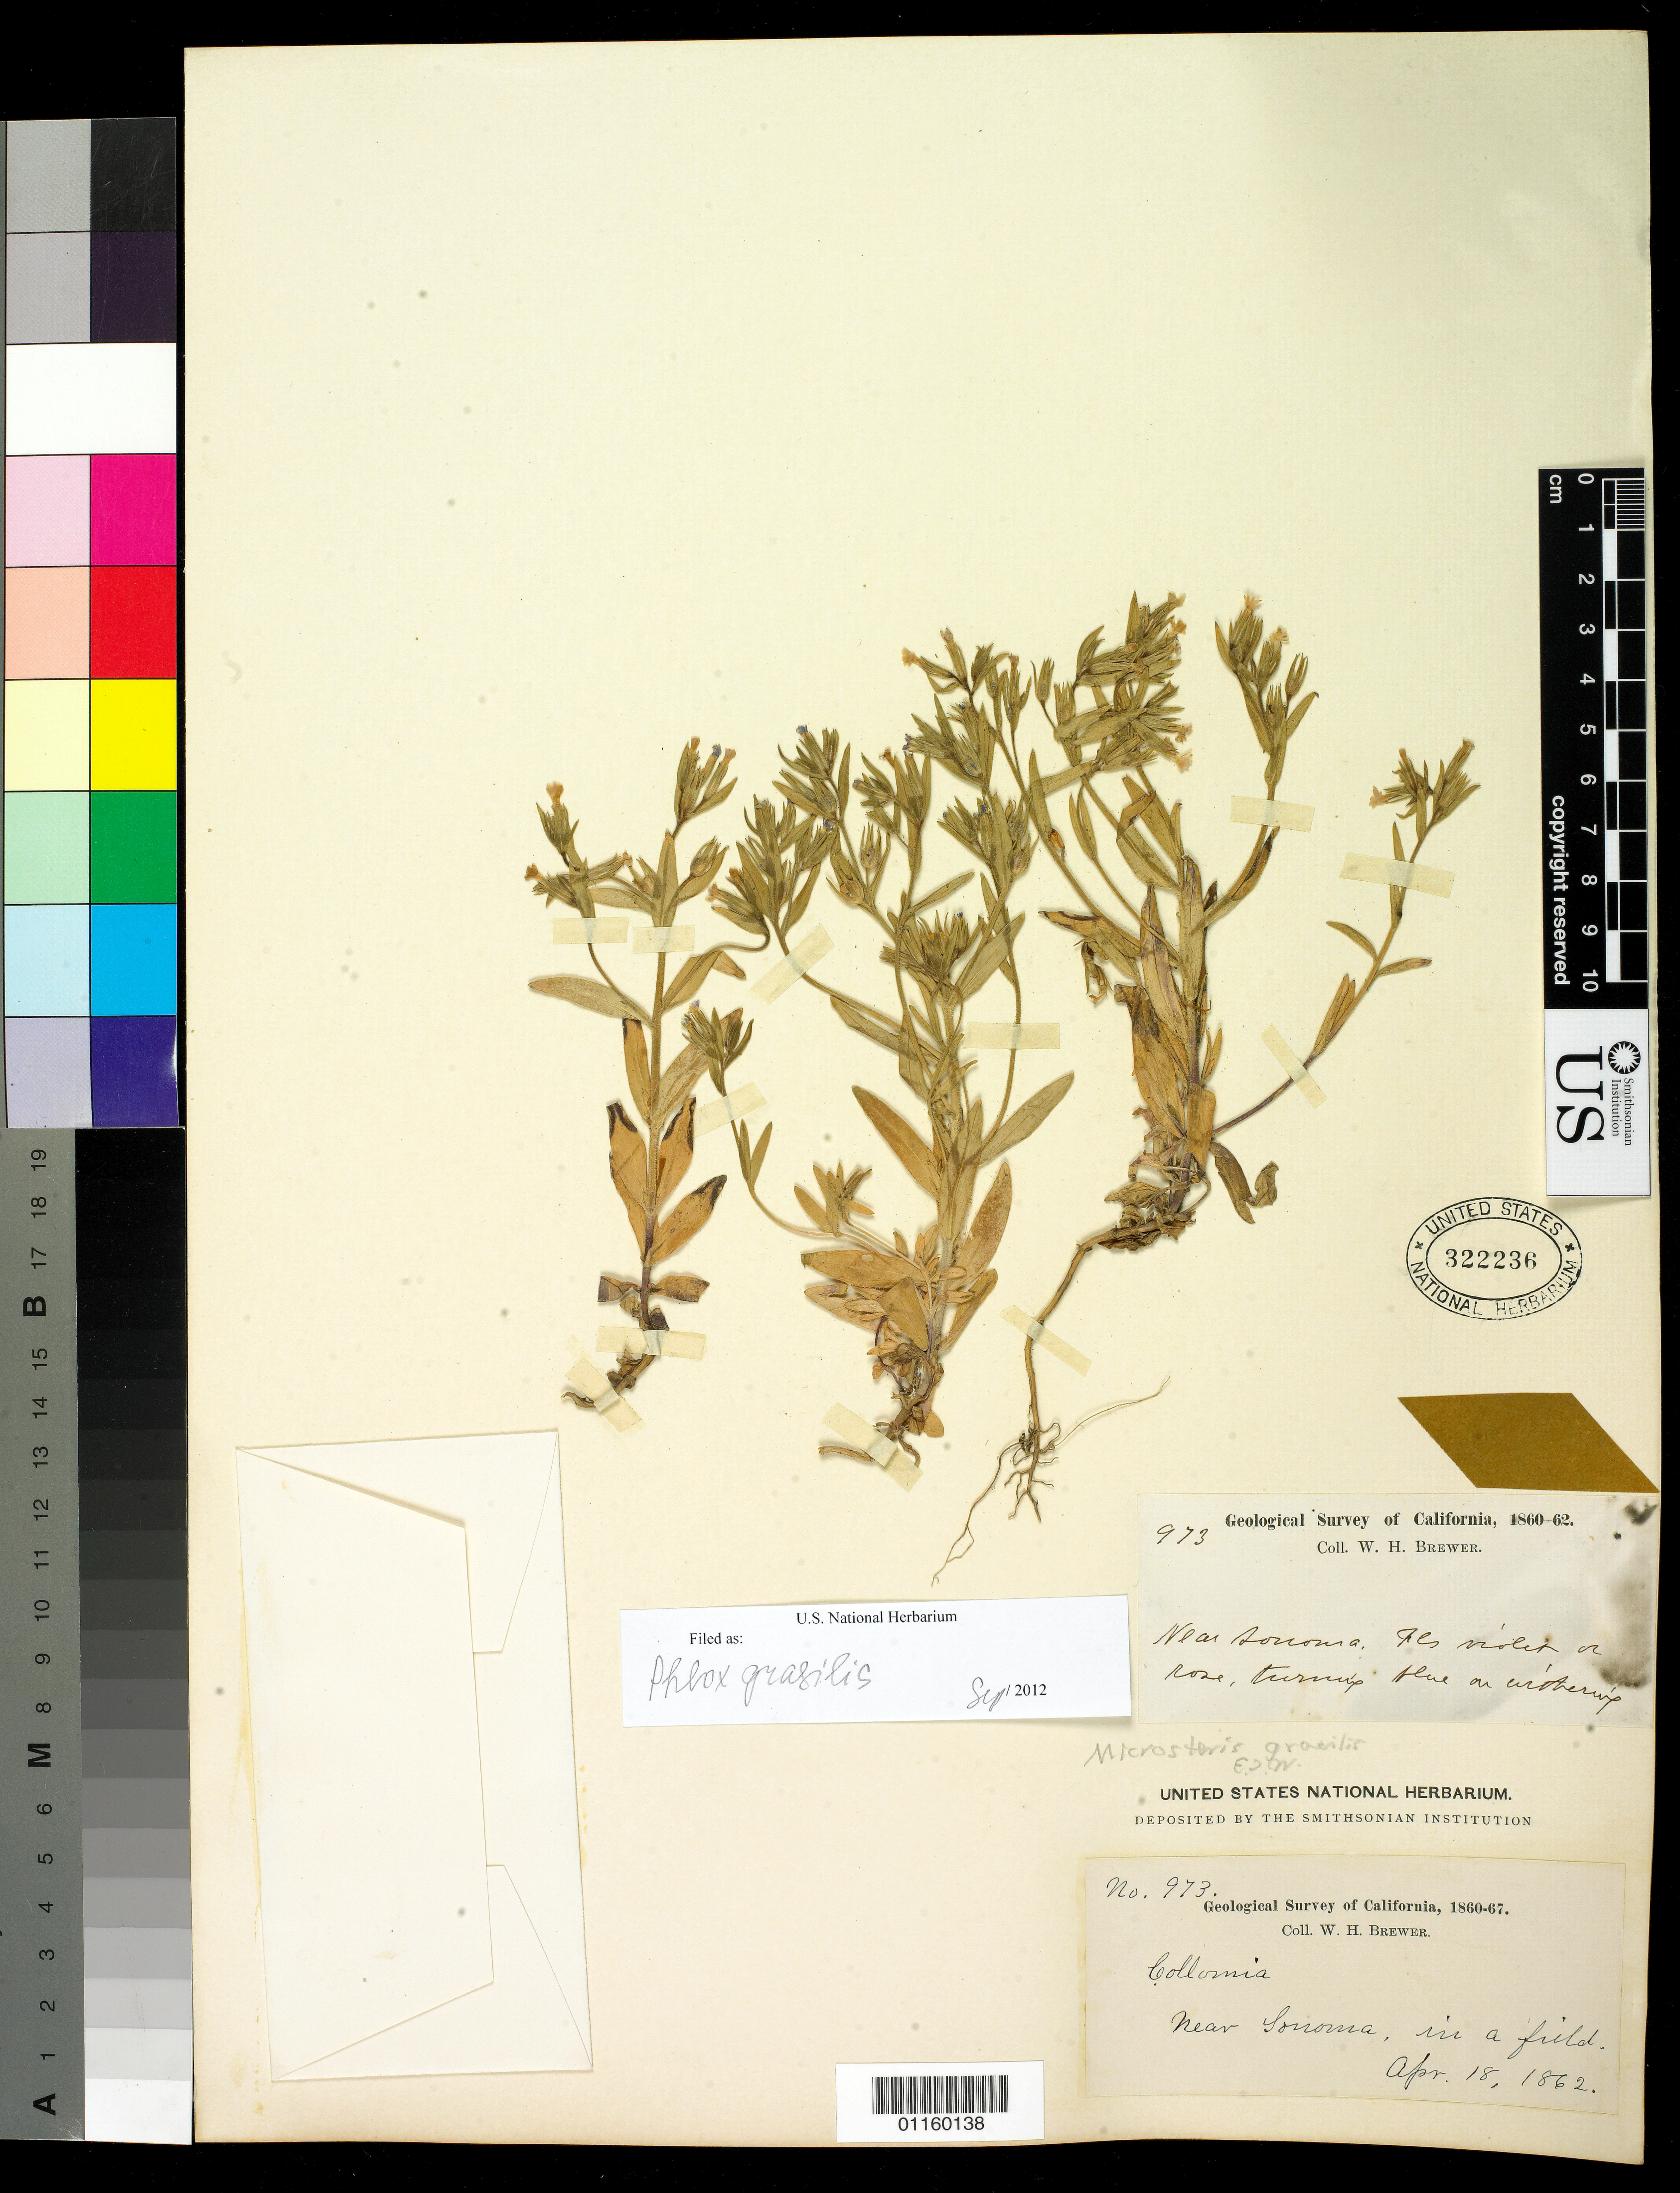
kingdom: Plantae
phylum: Tracheophyta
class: Magnoliopsida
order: Ericales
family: Polemoniaceae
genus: Microsteris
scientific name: Microsteris gracilis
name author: (Hook.) Greene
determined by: (US) Smithsonian Institution - National Museum of Natural History - Department of Botany (UNITED STATES)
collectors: W. H. Brewer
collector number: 973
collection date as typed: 18 Apr 1862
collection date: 1862-04-18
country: United States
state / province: California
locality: near Sonoma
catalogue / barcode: US 322236